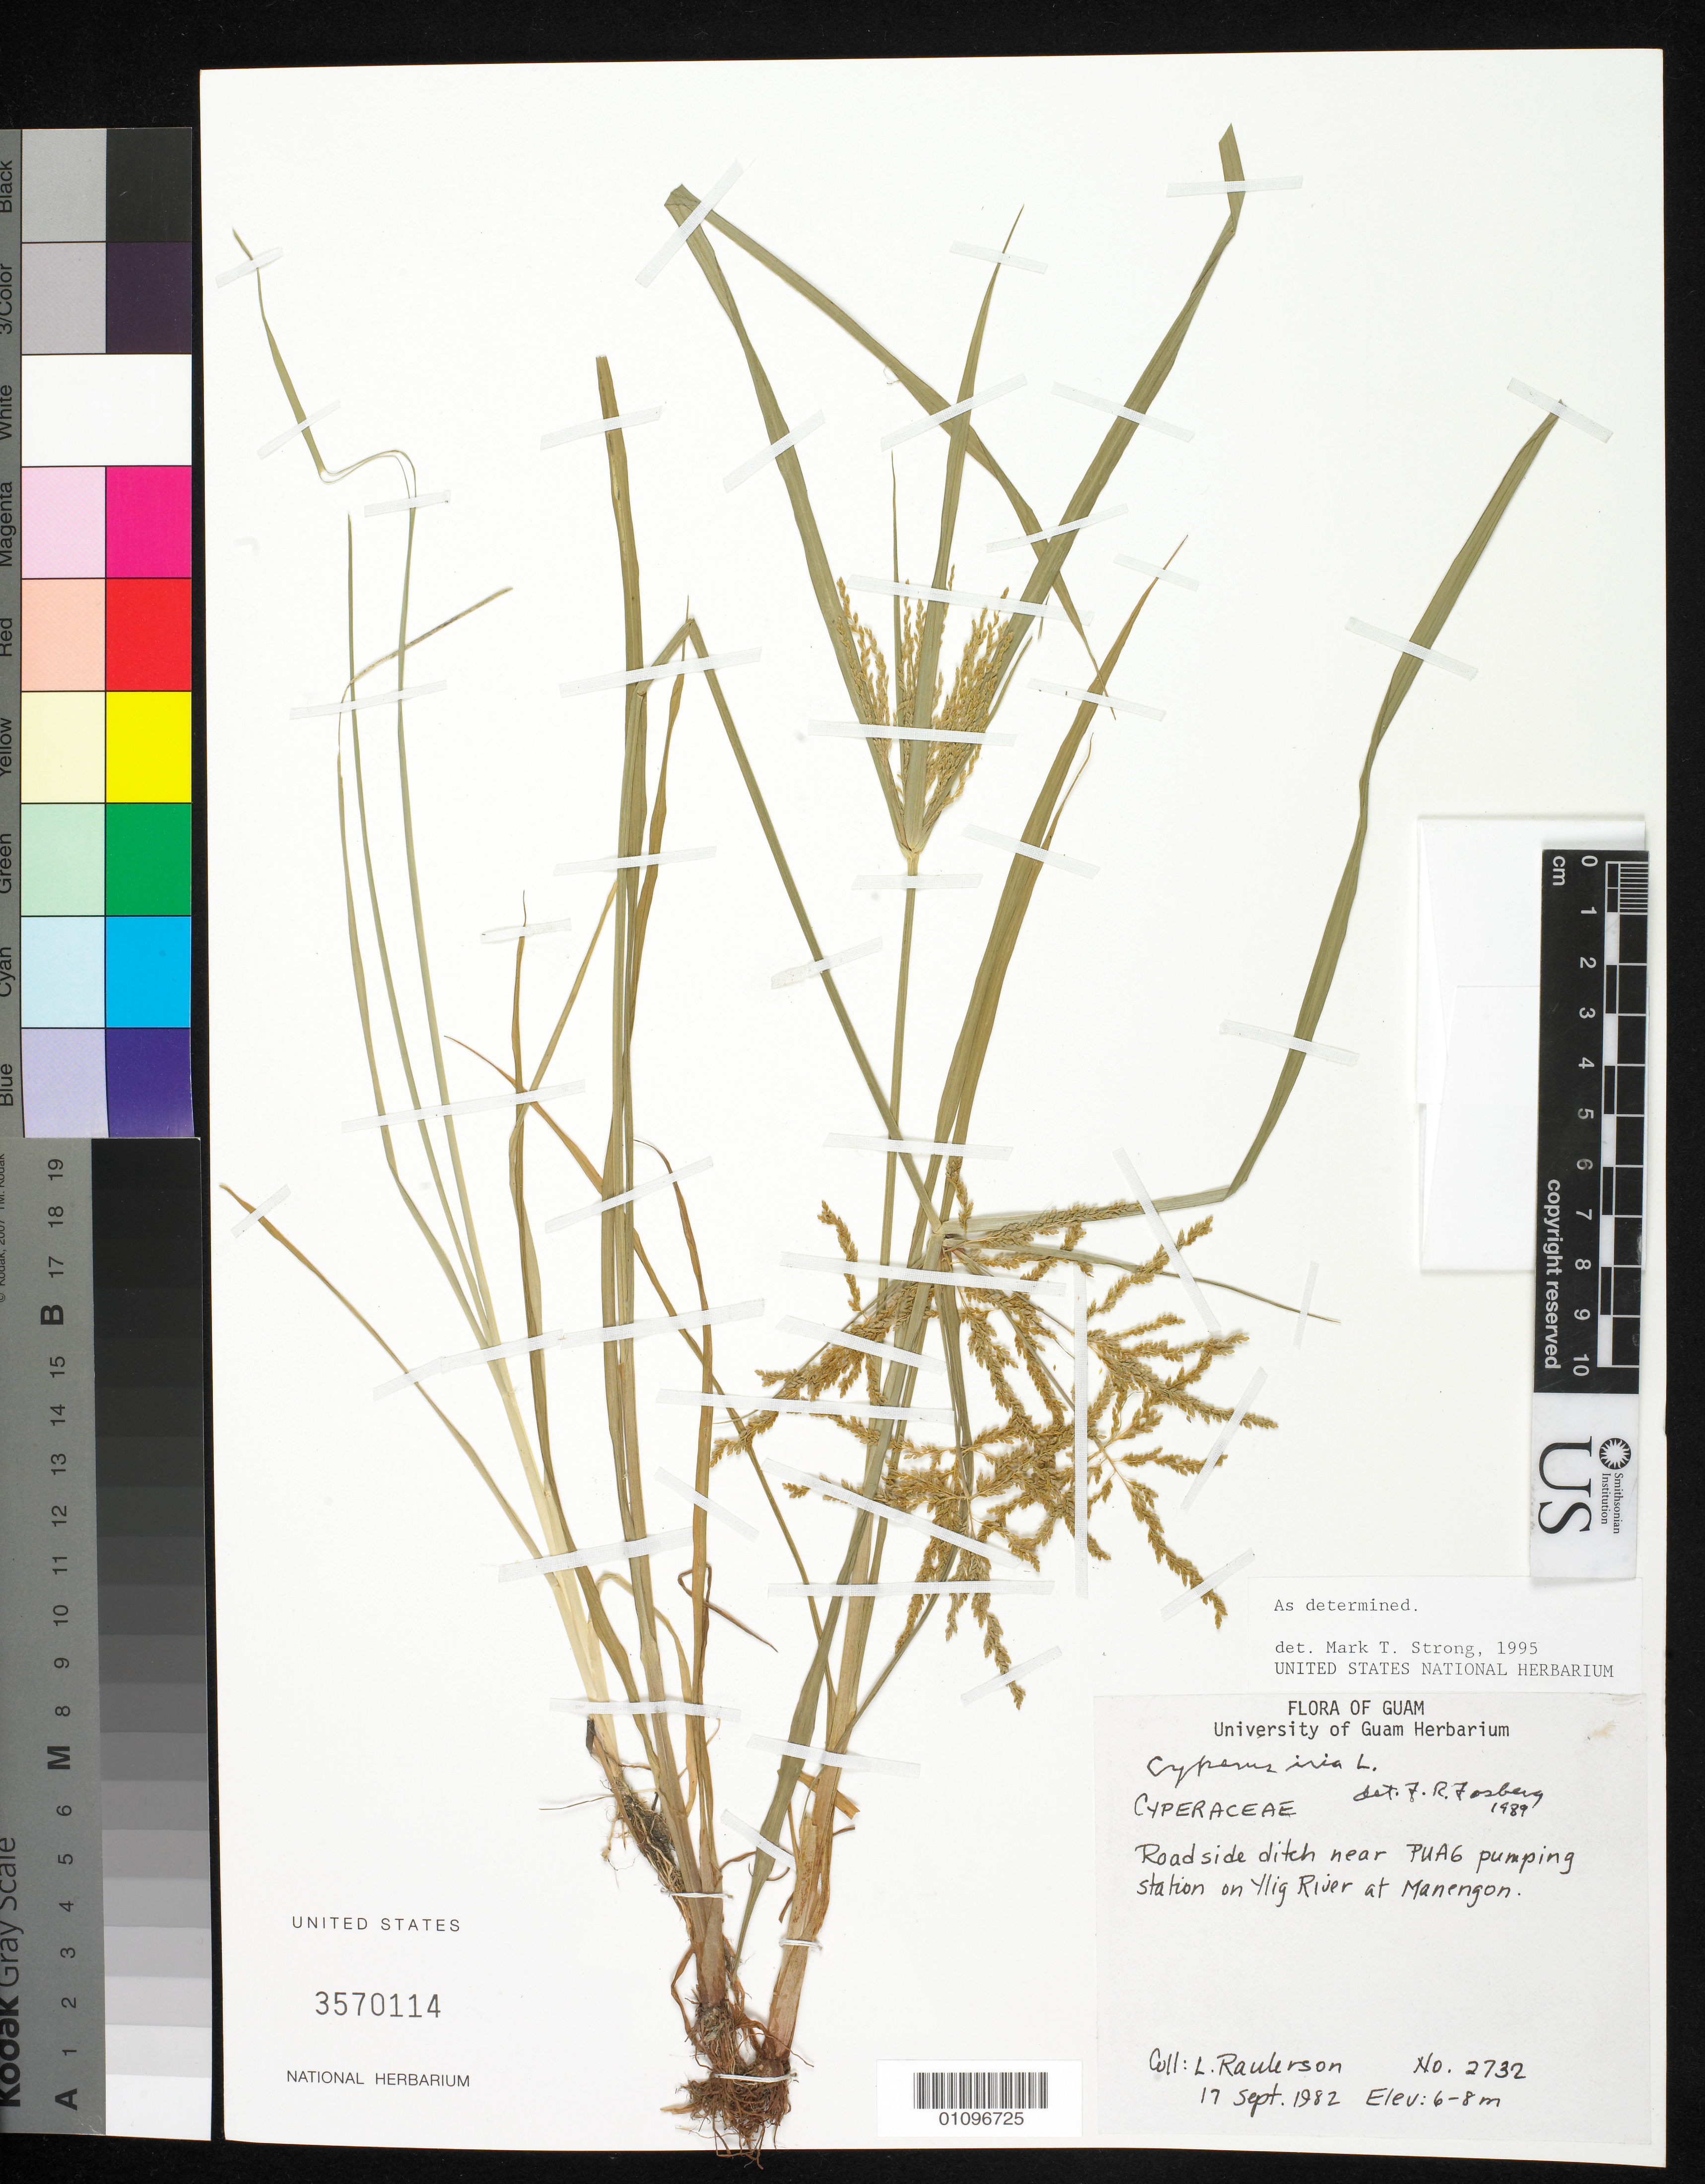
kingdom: Plantae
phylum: Tracheophyta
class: Liliopsida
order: Poales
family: Cyperaceae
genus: Cyperus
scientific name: Cyperus iria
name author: L.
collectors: L. Raulerson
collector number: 2732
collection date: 1982-09-17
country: Guam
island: Guam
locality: Roadside ditch near PUAG pumping station on Ylig River at Manengon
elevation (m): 6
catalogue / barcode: US 3570114